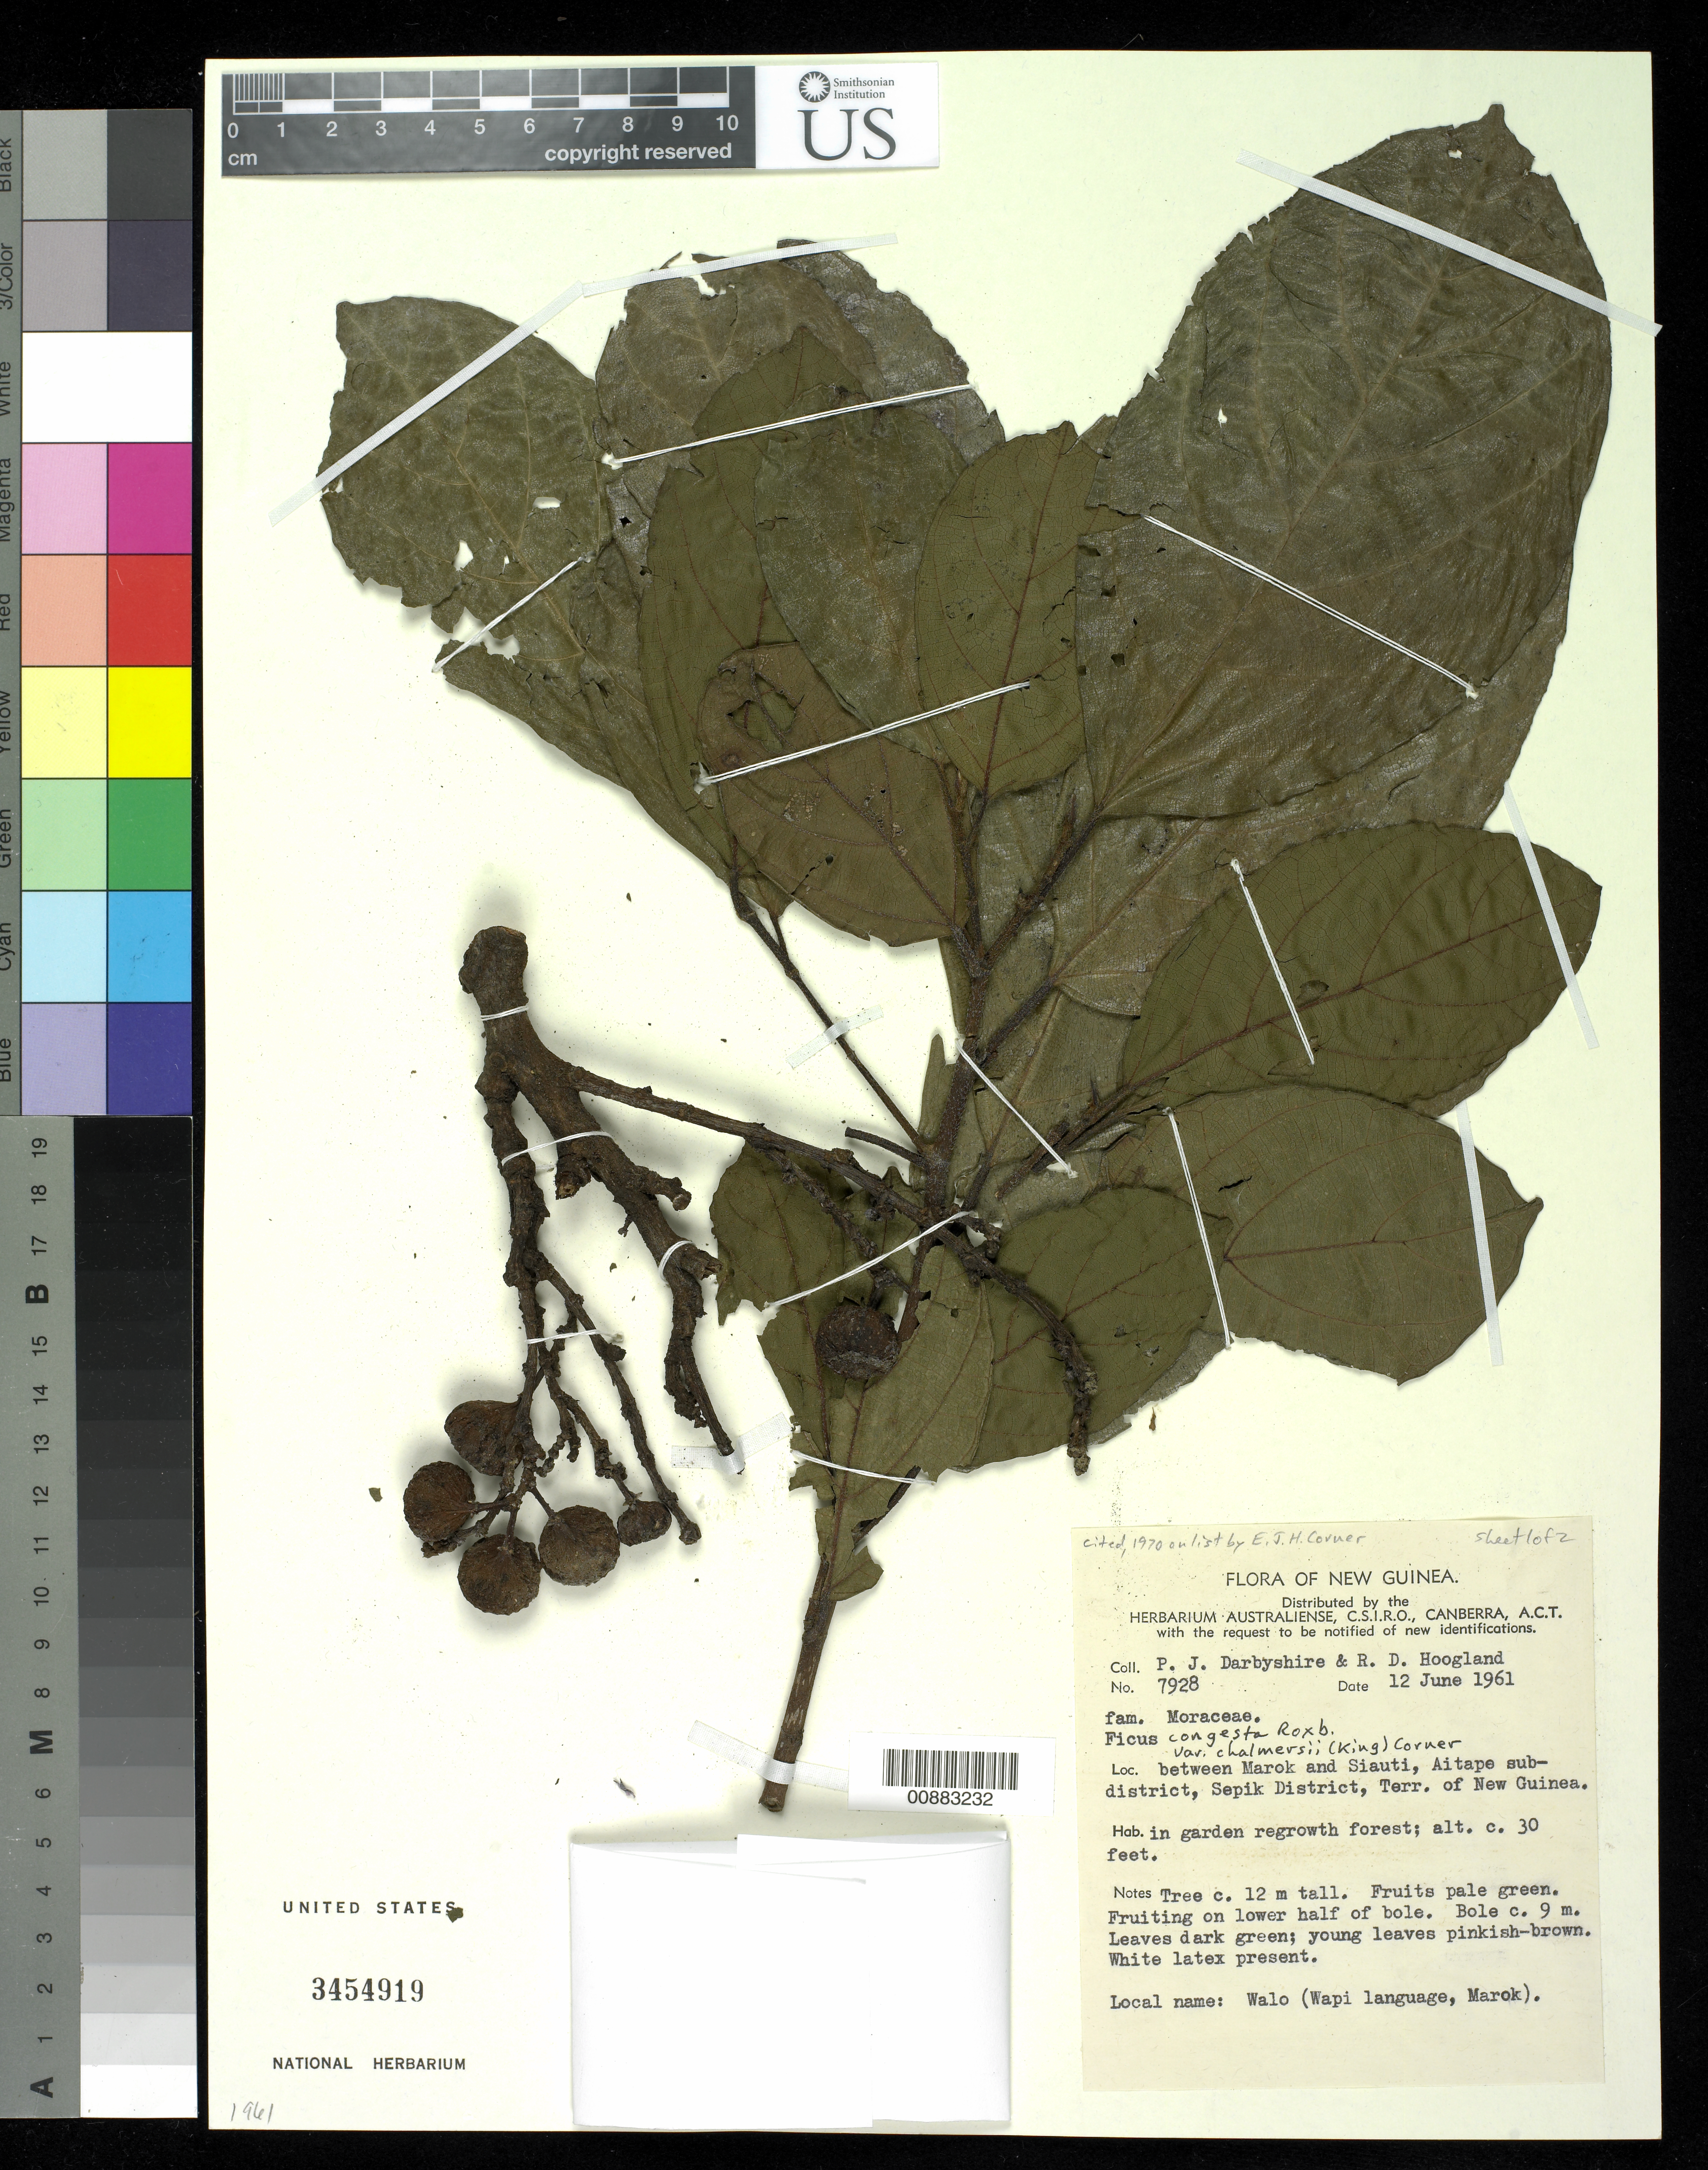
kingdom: Plantae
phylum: Tracheophyta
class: Magnoliopsida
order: Rosales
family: Moraceae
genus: Ficus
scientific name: Ficus congesta var. chalmersii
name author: (King) Corner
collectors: P. Darbyshire & R. D. Hoogland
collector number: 7928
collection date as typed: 12 Jun 1961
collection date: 1961-06-12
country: Papua New Guinea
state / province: Sepik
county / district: Aitape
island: New Guinea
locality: Between Marok and Siauti, Aitape subdistrict, Sepic District, Terr. Of New Guinea.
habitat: In garden regrowth forest.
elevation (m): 9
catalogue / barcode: US 3454919